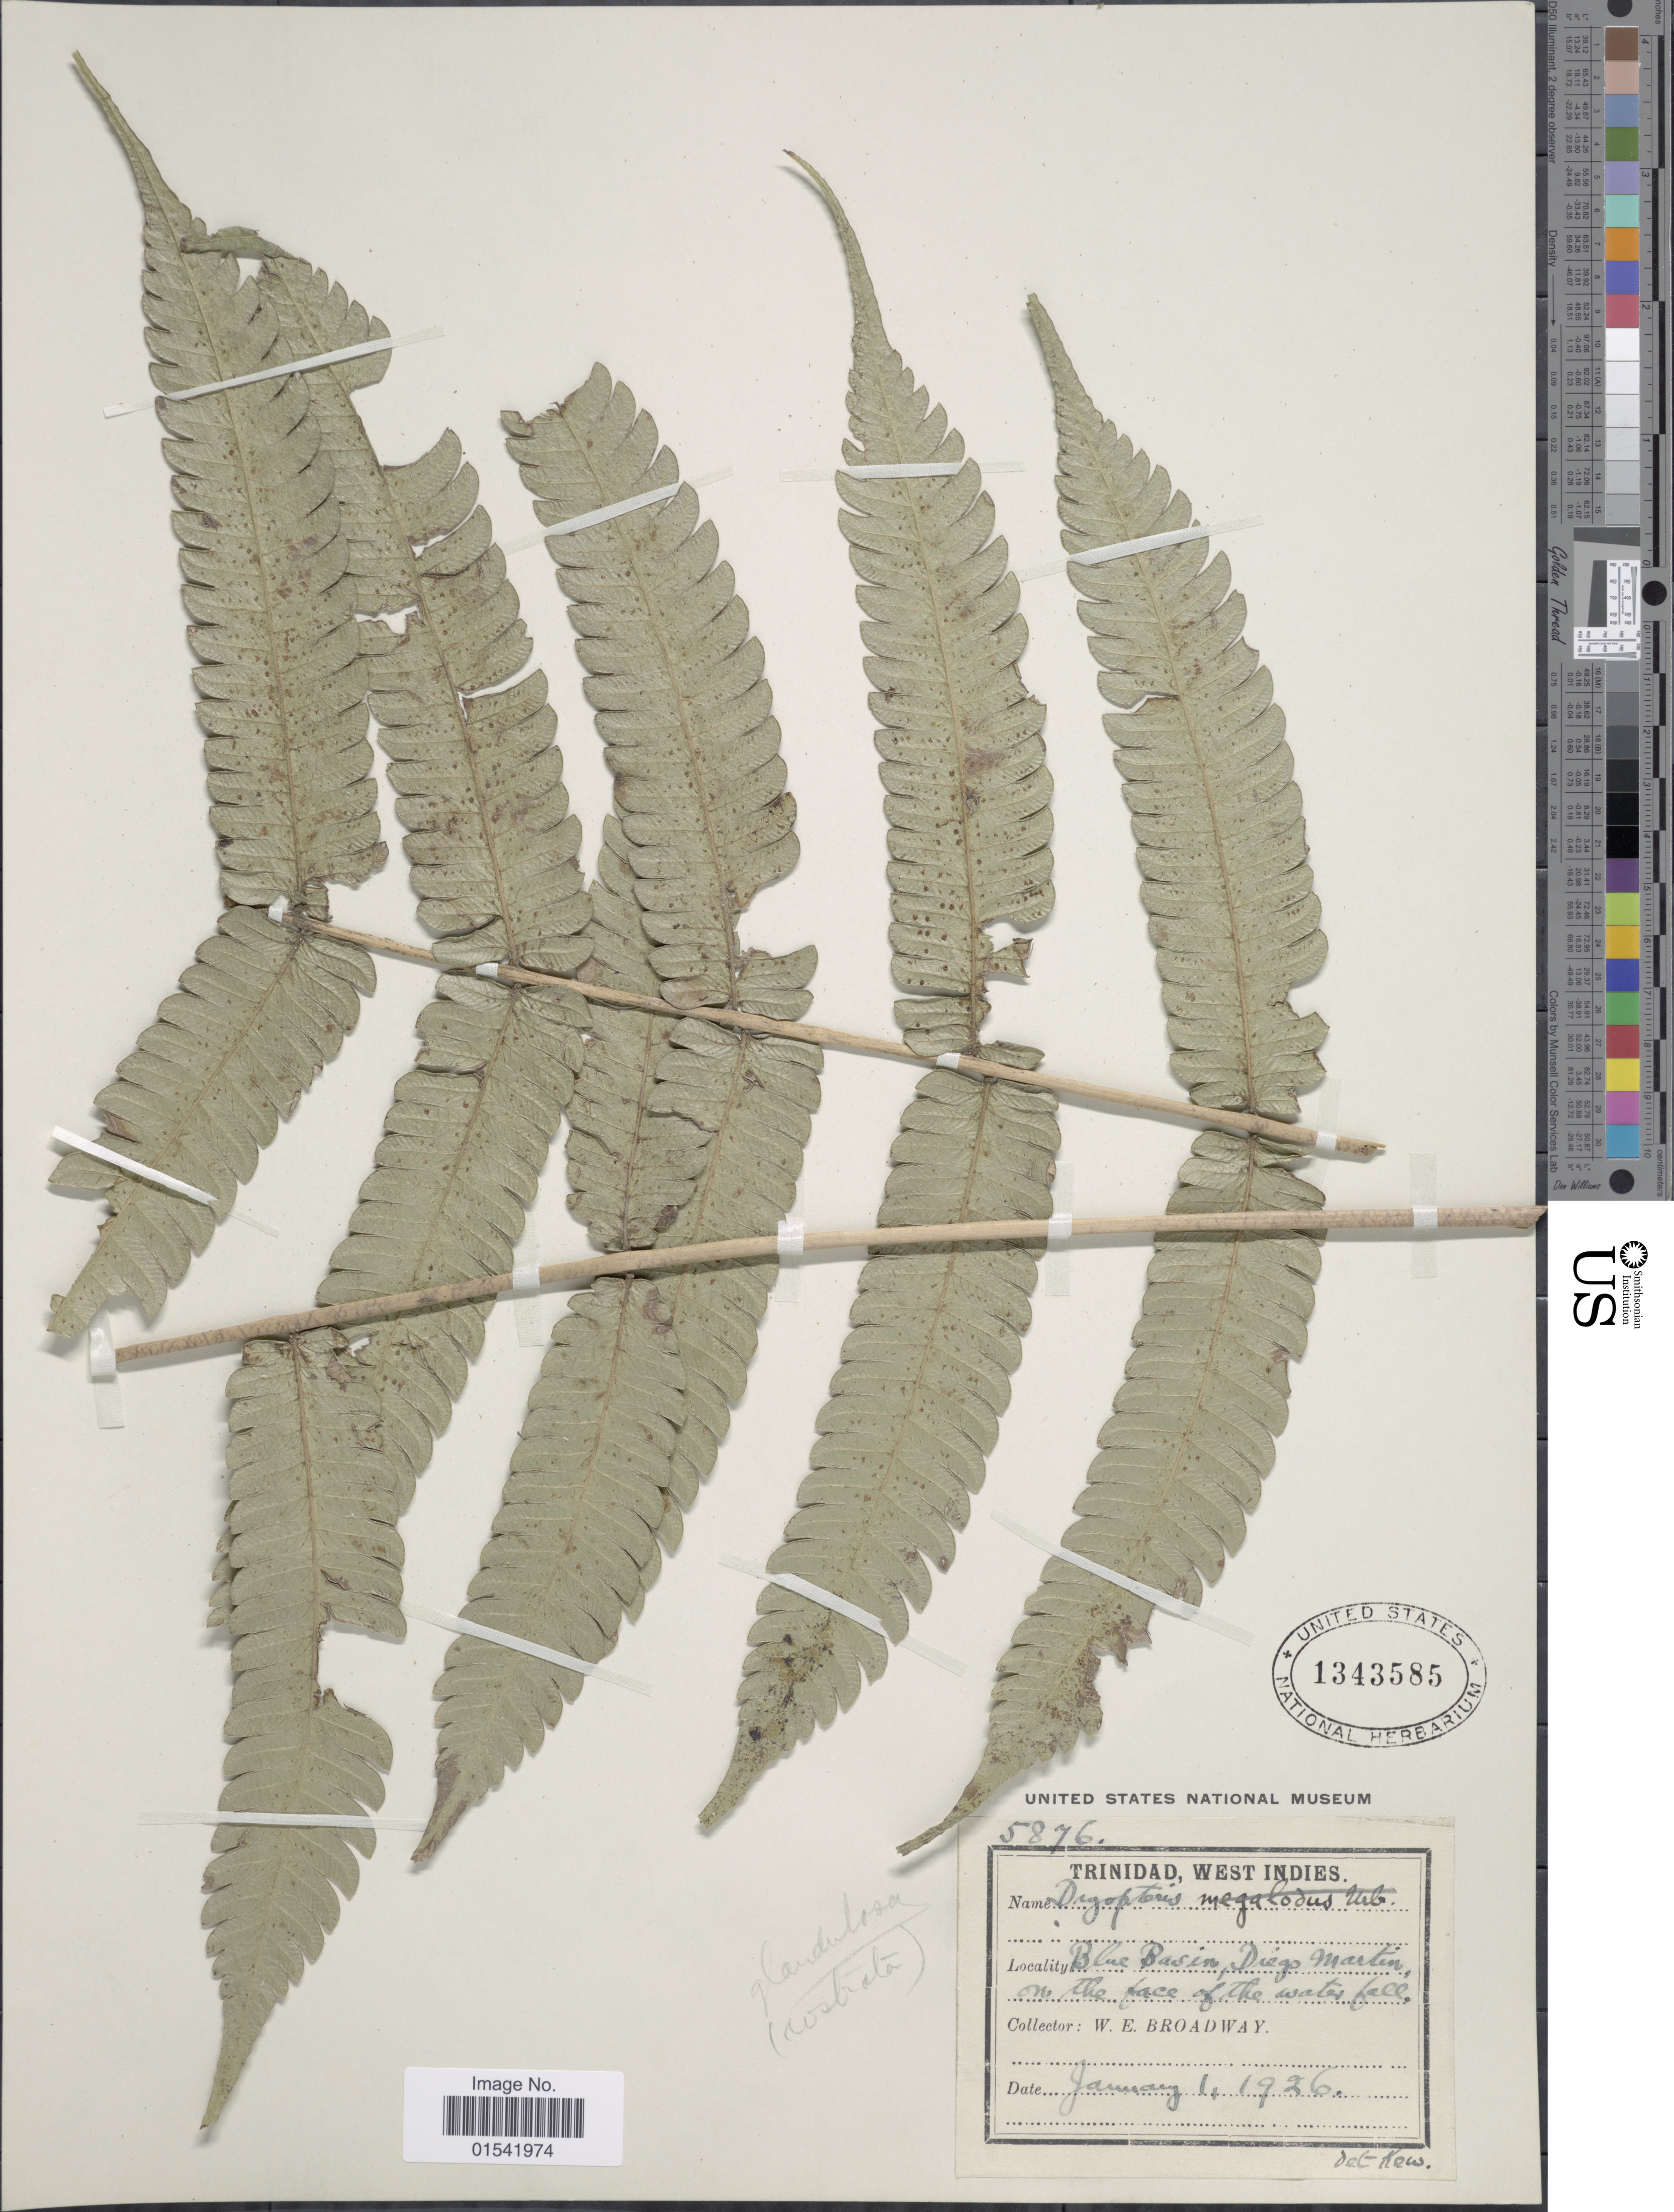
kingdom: Plantae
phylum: Tracheophyta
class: Polypodiopsida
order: Polypodiales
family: Thelypteridaceae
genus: Steiropteris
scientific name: Steiropteris glandulosa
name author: (Hook. f.) Pic. Serm.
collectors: W. E. Broadway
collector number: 5876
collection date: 1926-01-01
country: Trinidad and Tobago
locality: Trinidad, West Indies, Blue Basin, Diego Martin, on the face of the water fall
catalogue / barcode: US 1343585